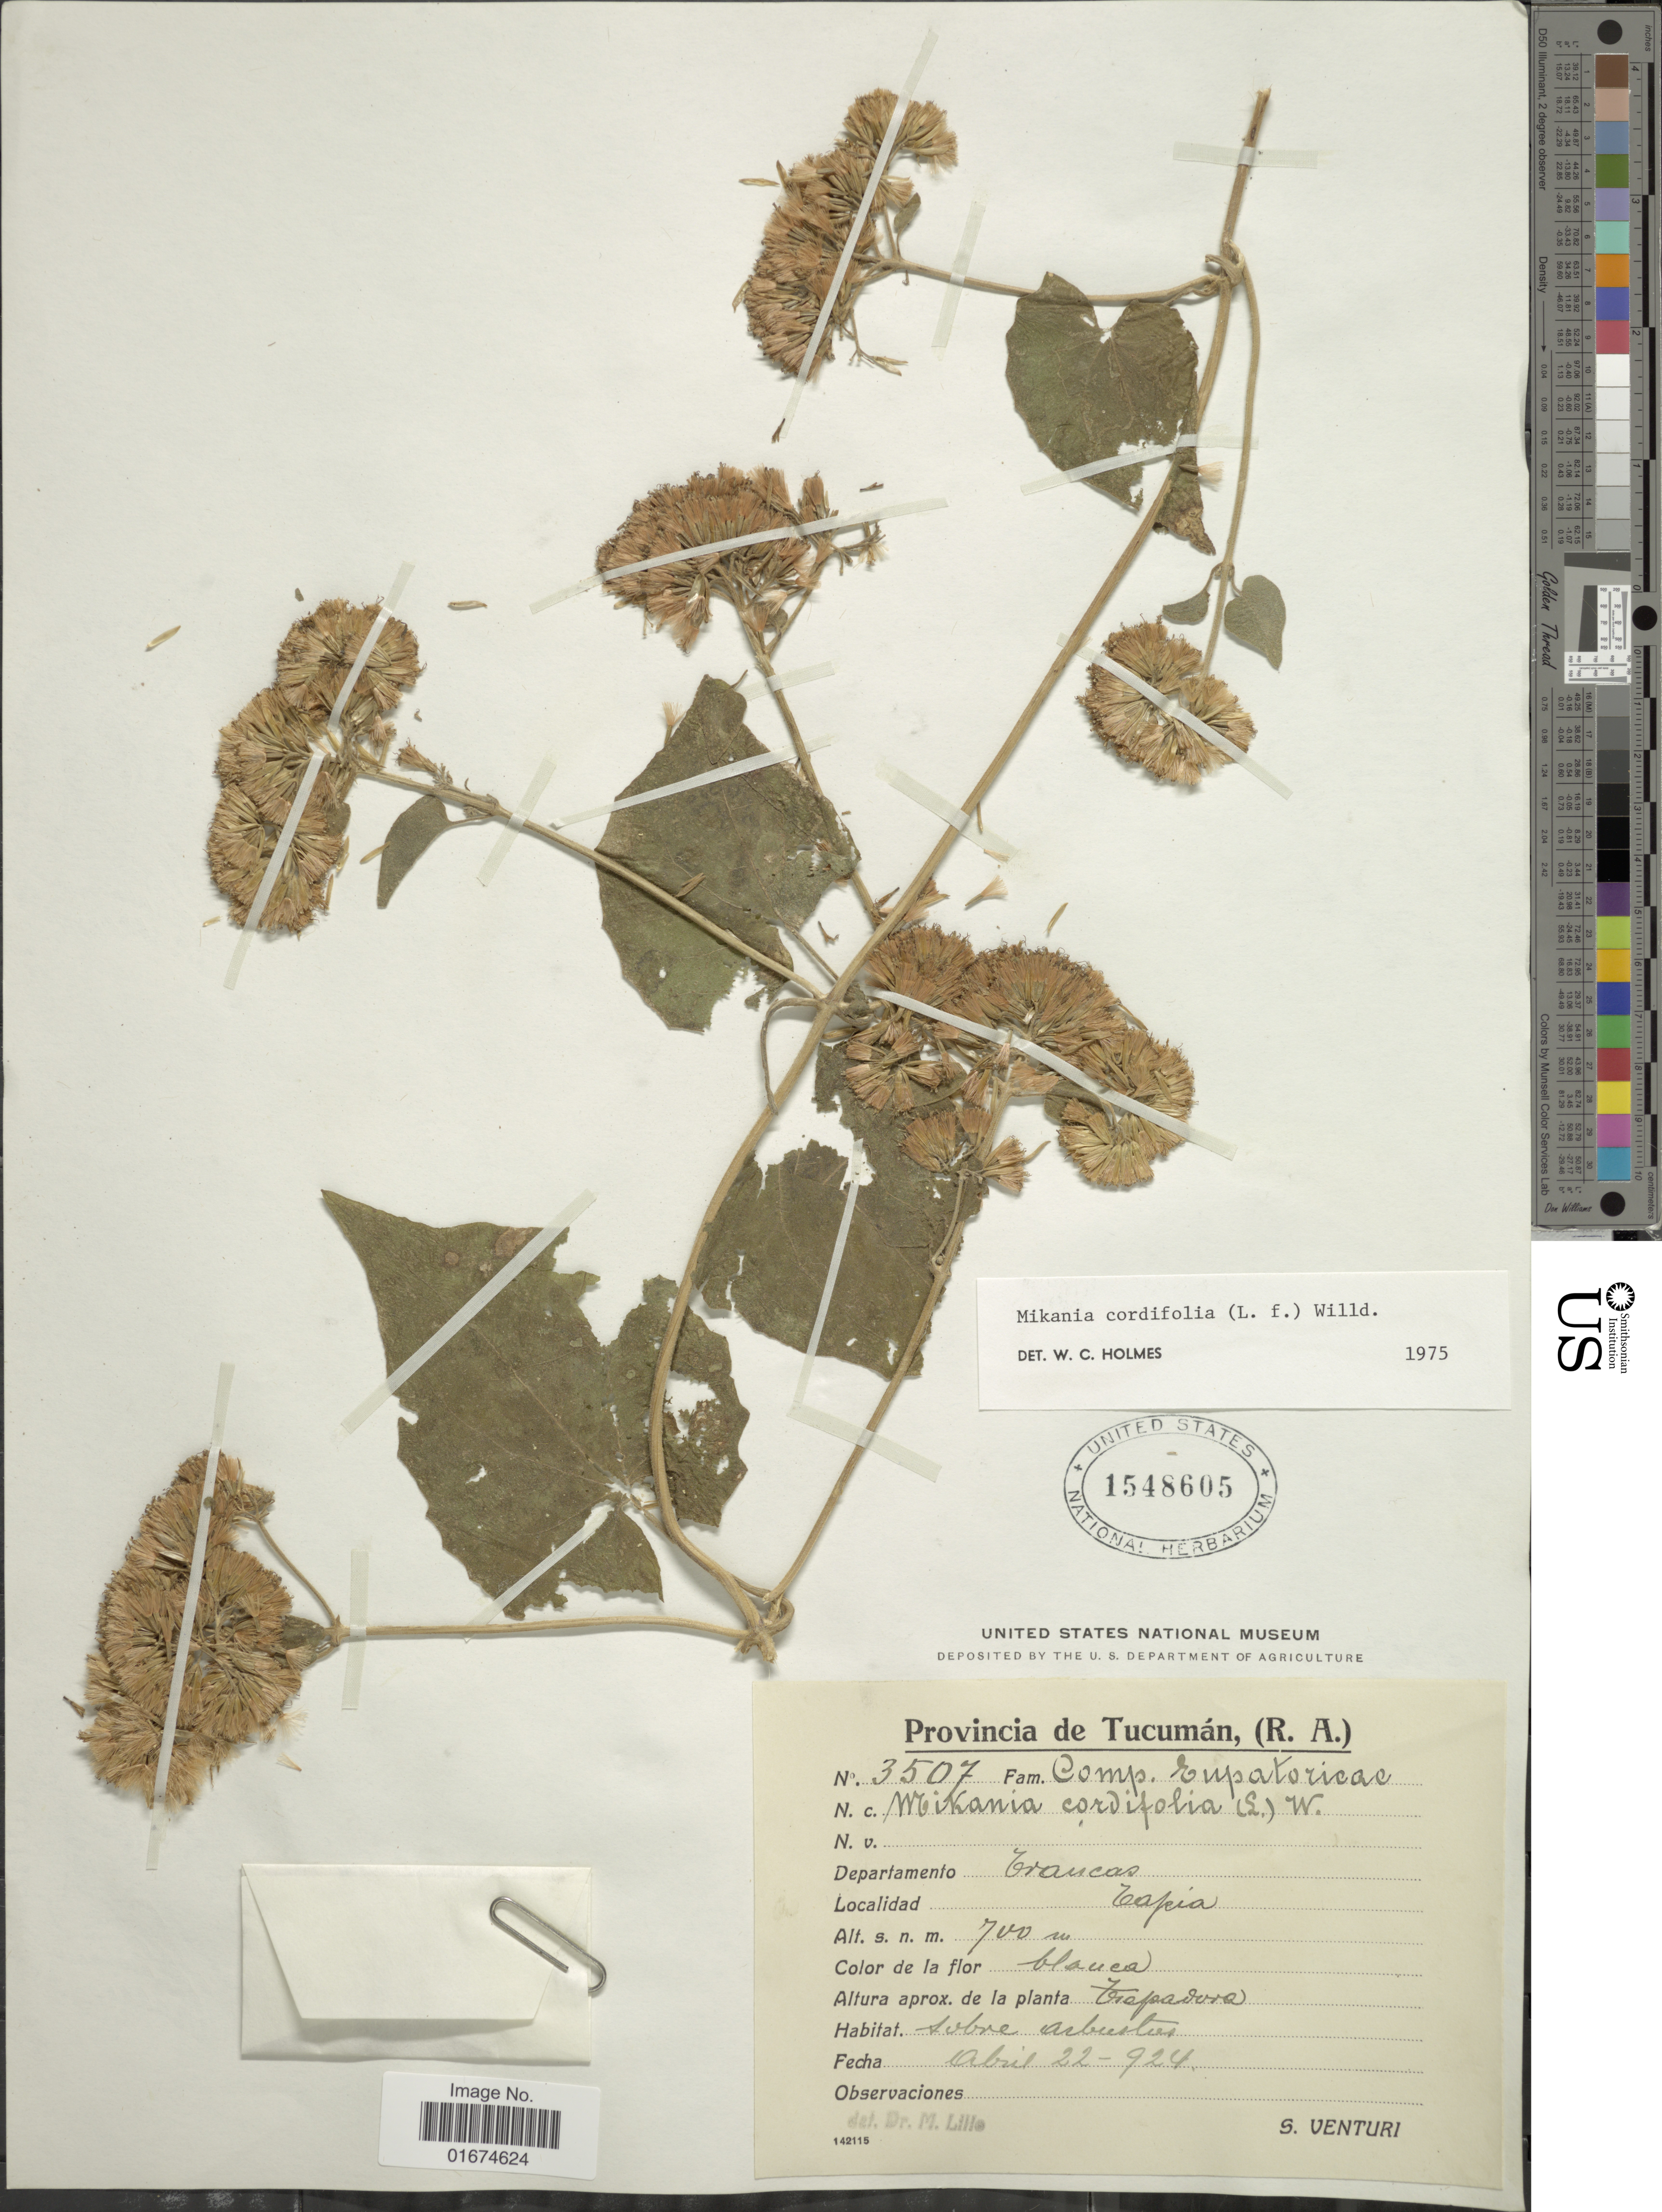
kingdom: Plantae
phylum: Tracheophyta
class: Magnoliopsida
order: Asterales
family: Asteraceae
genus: Mikania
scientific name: Mikania cordifolia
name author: Kunth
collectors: S. Venturi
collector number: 3507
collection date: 1924-04-22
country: Argentina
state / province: Tucuman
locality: (R.A.), Departamento Trancas, Capia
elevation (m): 700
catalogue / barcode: US 1548605